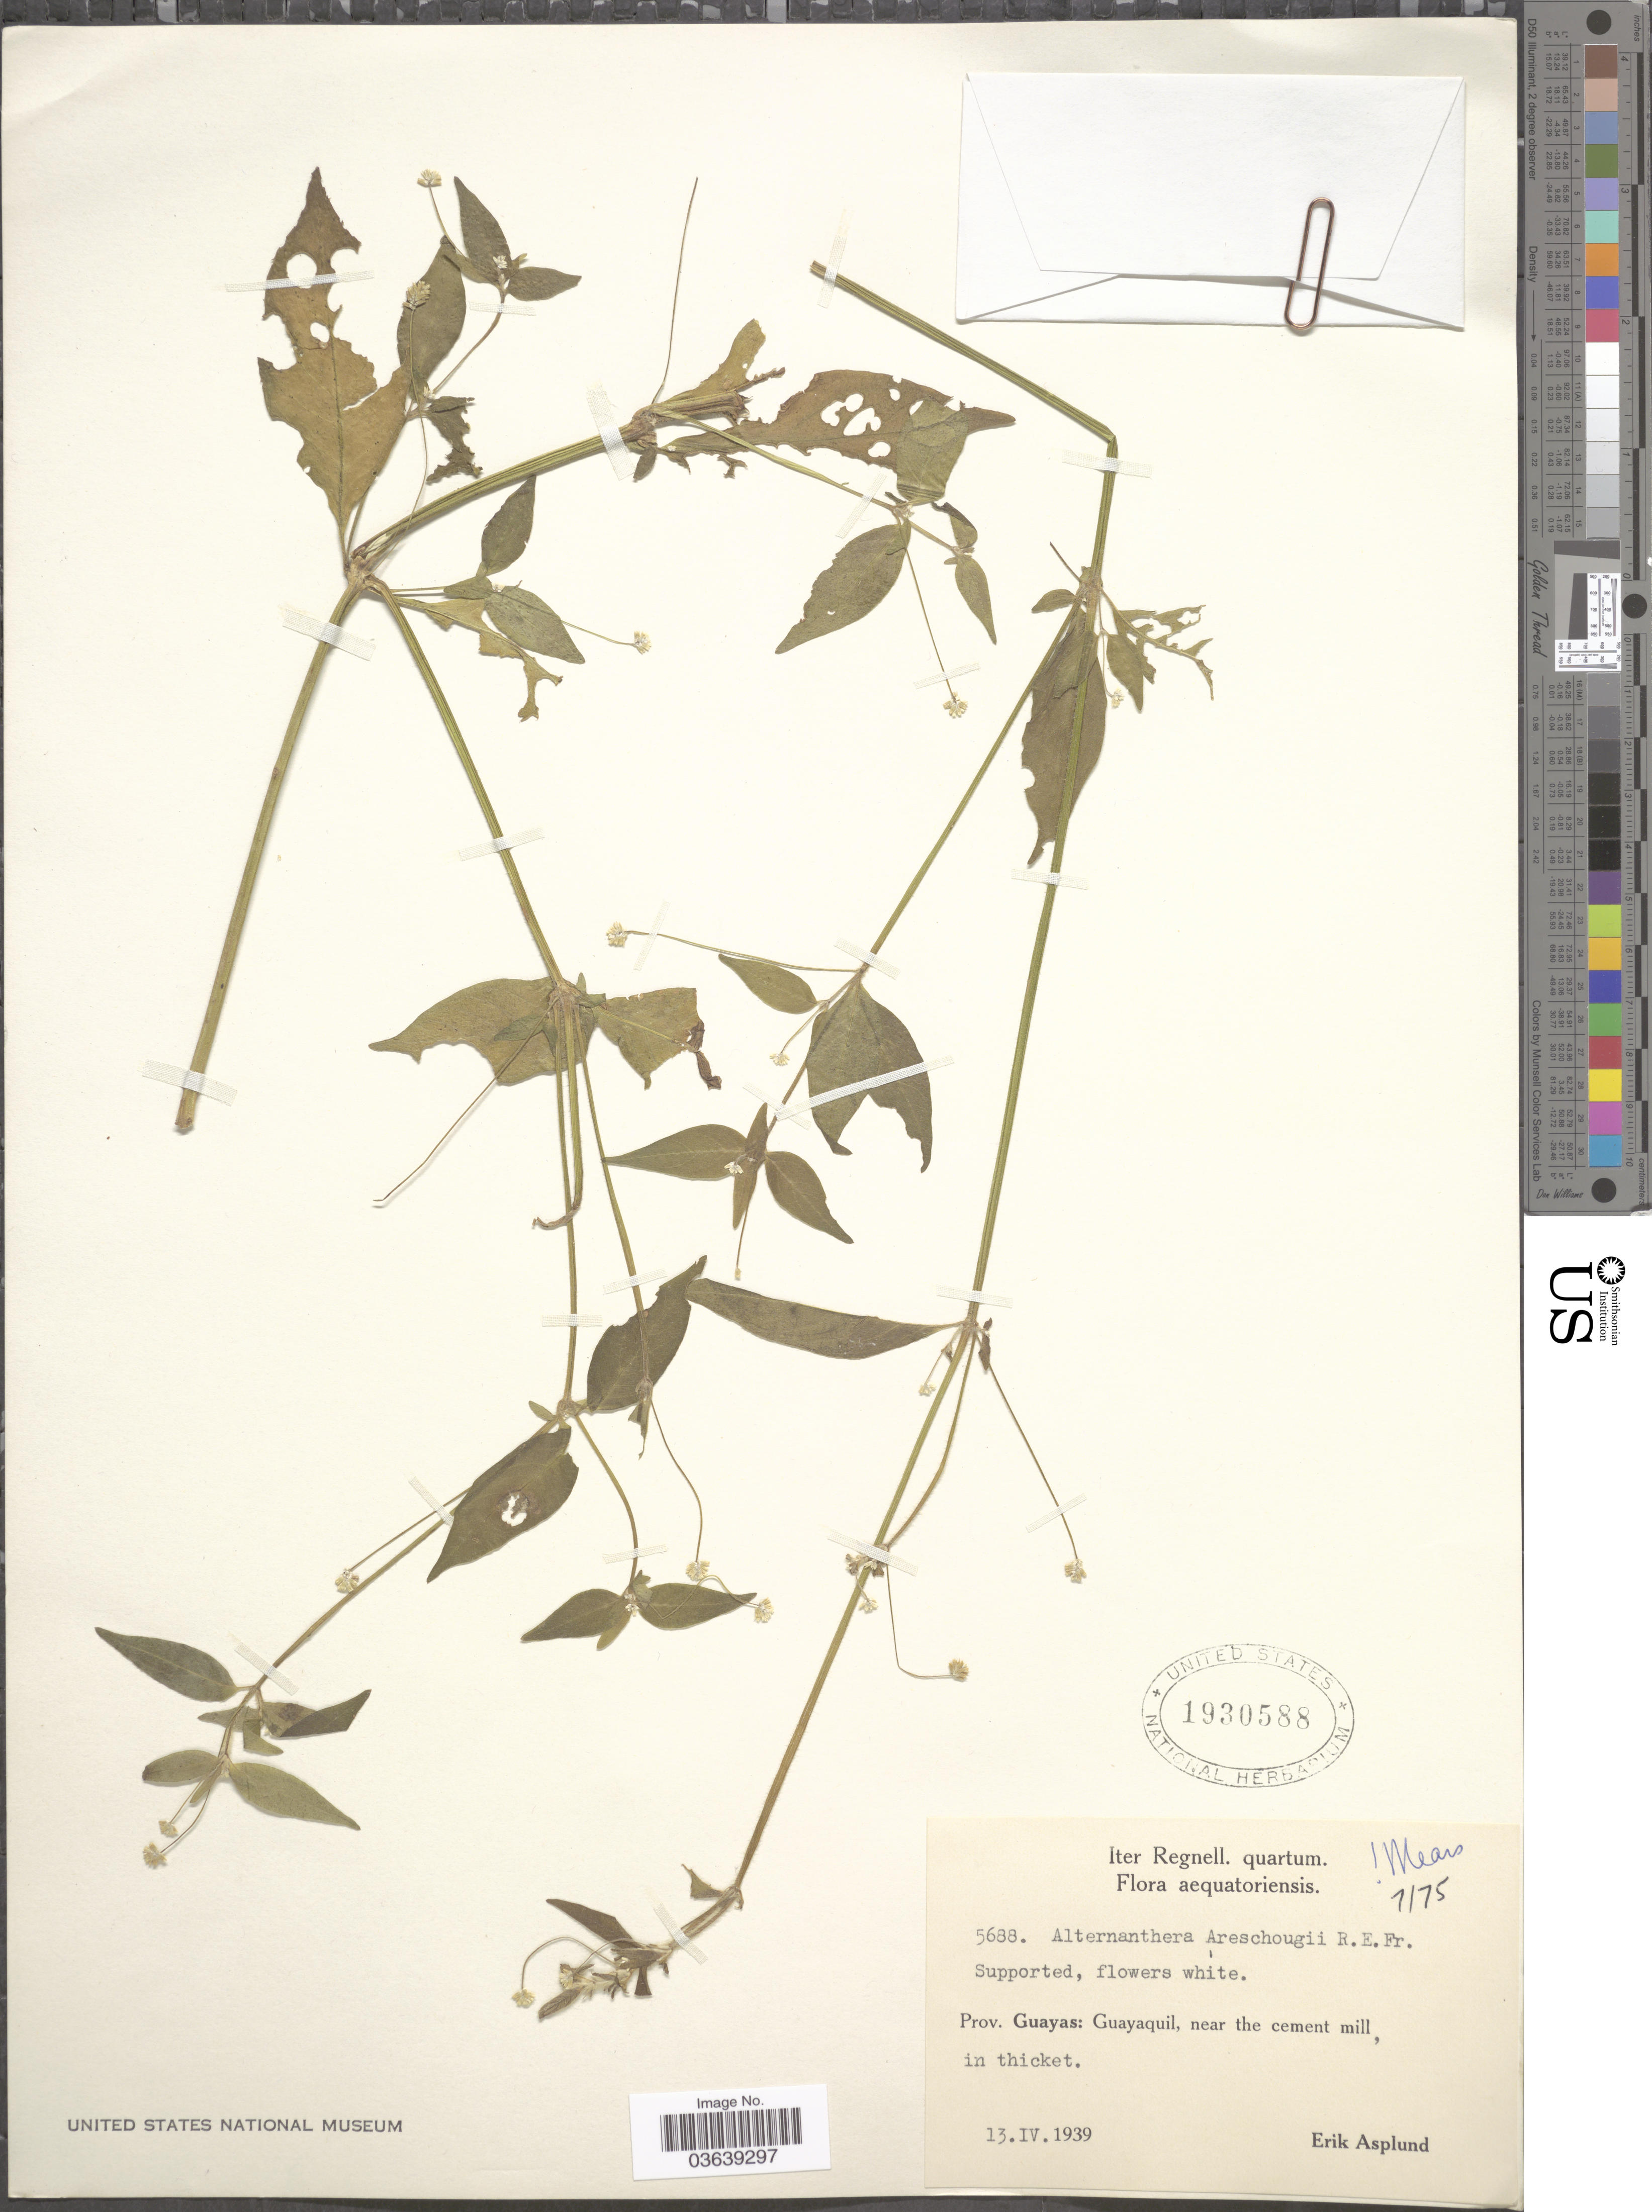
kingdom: Plantae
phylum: Tracheophyta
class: Magnoliopsida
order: Caryophyllales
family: Amaranthaceae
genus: Iresine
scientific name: Iresine areschougii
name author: R.E. Fr.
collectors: E. Asplund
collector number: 5688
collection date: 1939-04-13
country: Ecuador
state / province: Guayas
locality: Guayaquil, near the cement mill.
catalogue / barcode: US 1930588